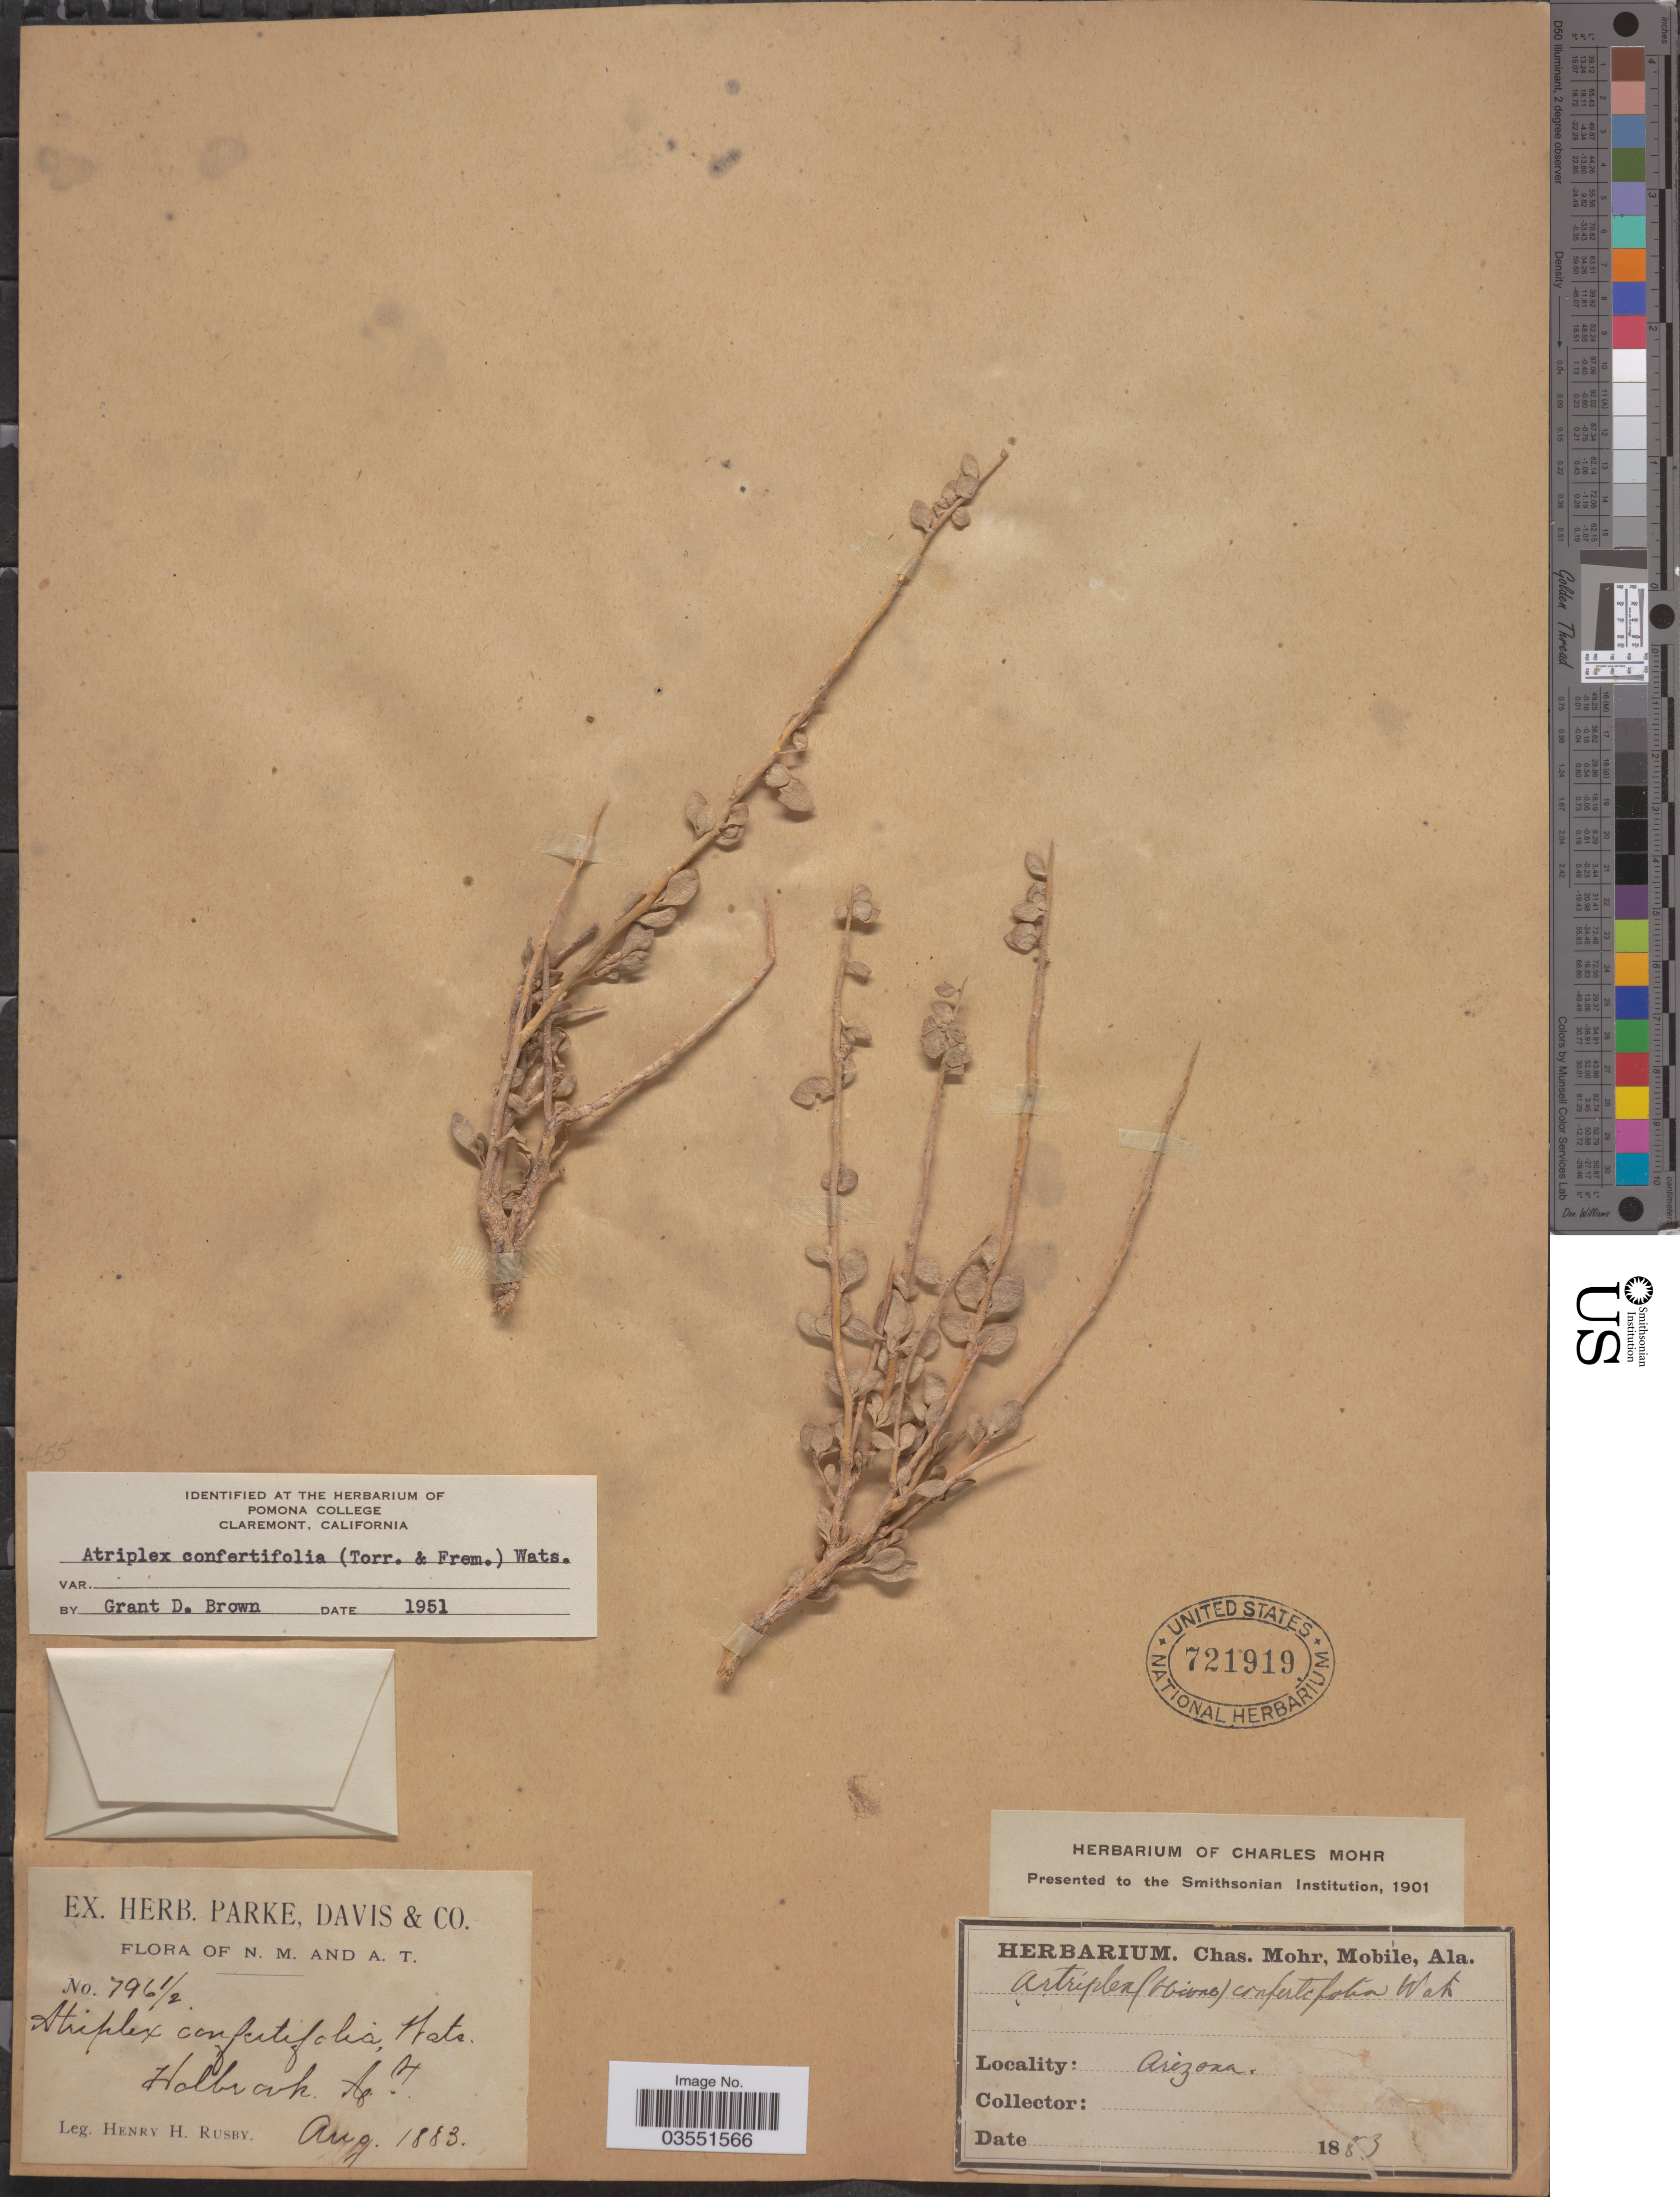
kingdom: Plantae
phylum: Tracheophyta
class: Magnoliopsida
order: Caryophyllales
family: Amaranthaceae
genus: Atriplex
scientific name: Atriplex confertifolia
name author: (Torr. & Frém.) S. Watson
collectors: H. H. Rusby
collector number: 796½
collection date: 1883-08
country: United States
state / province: Arizona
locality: Holbrook A.T.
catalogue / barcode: US 721919